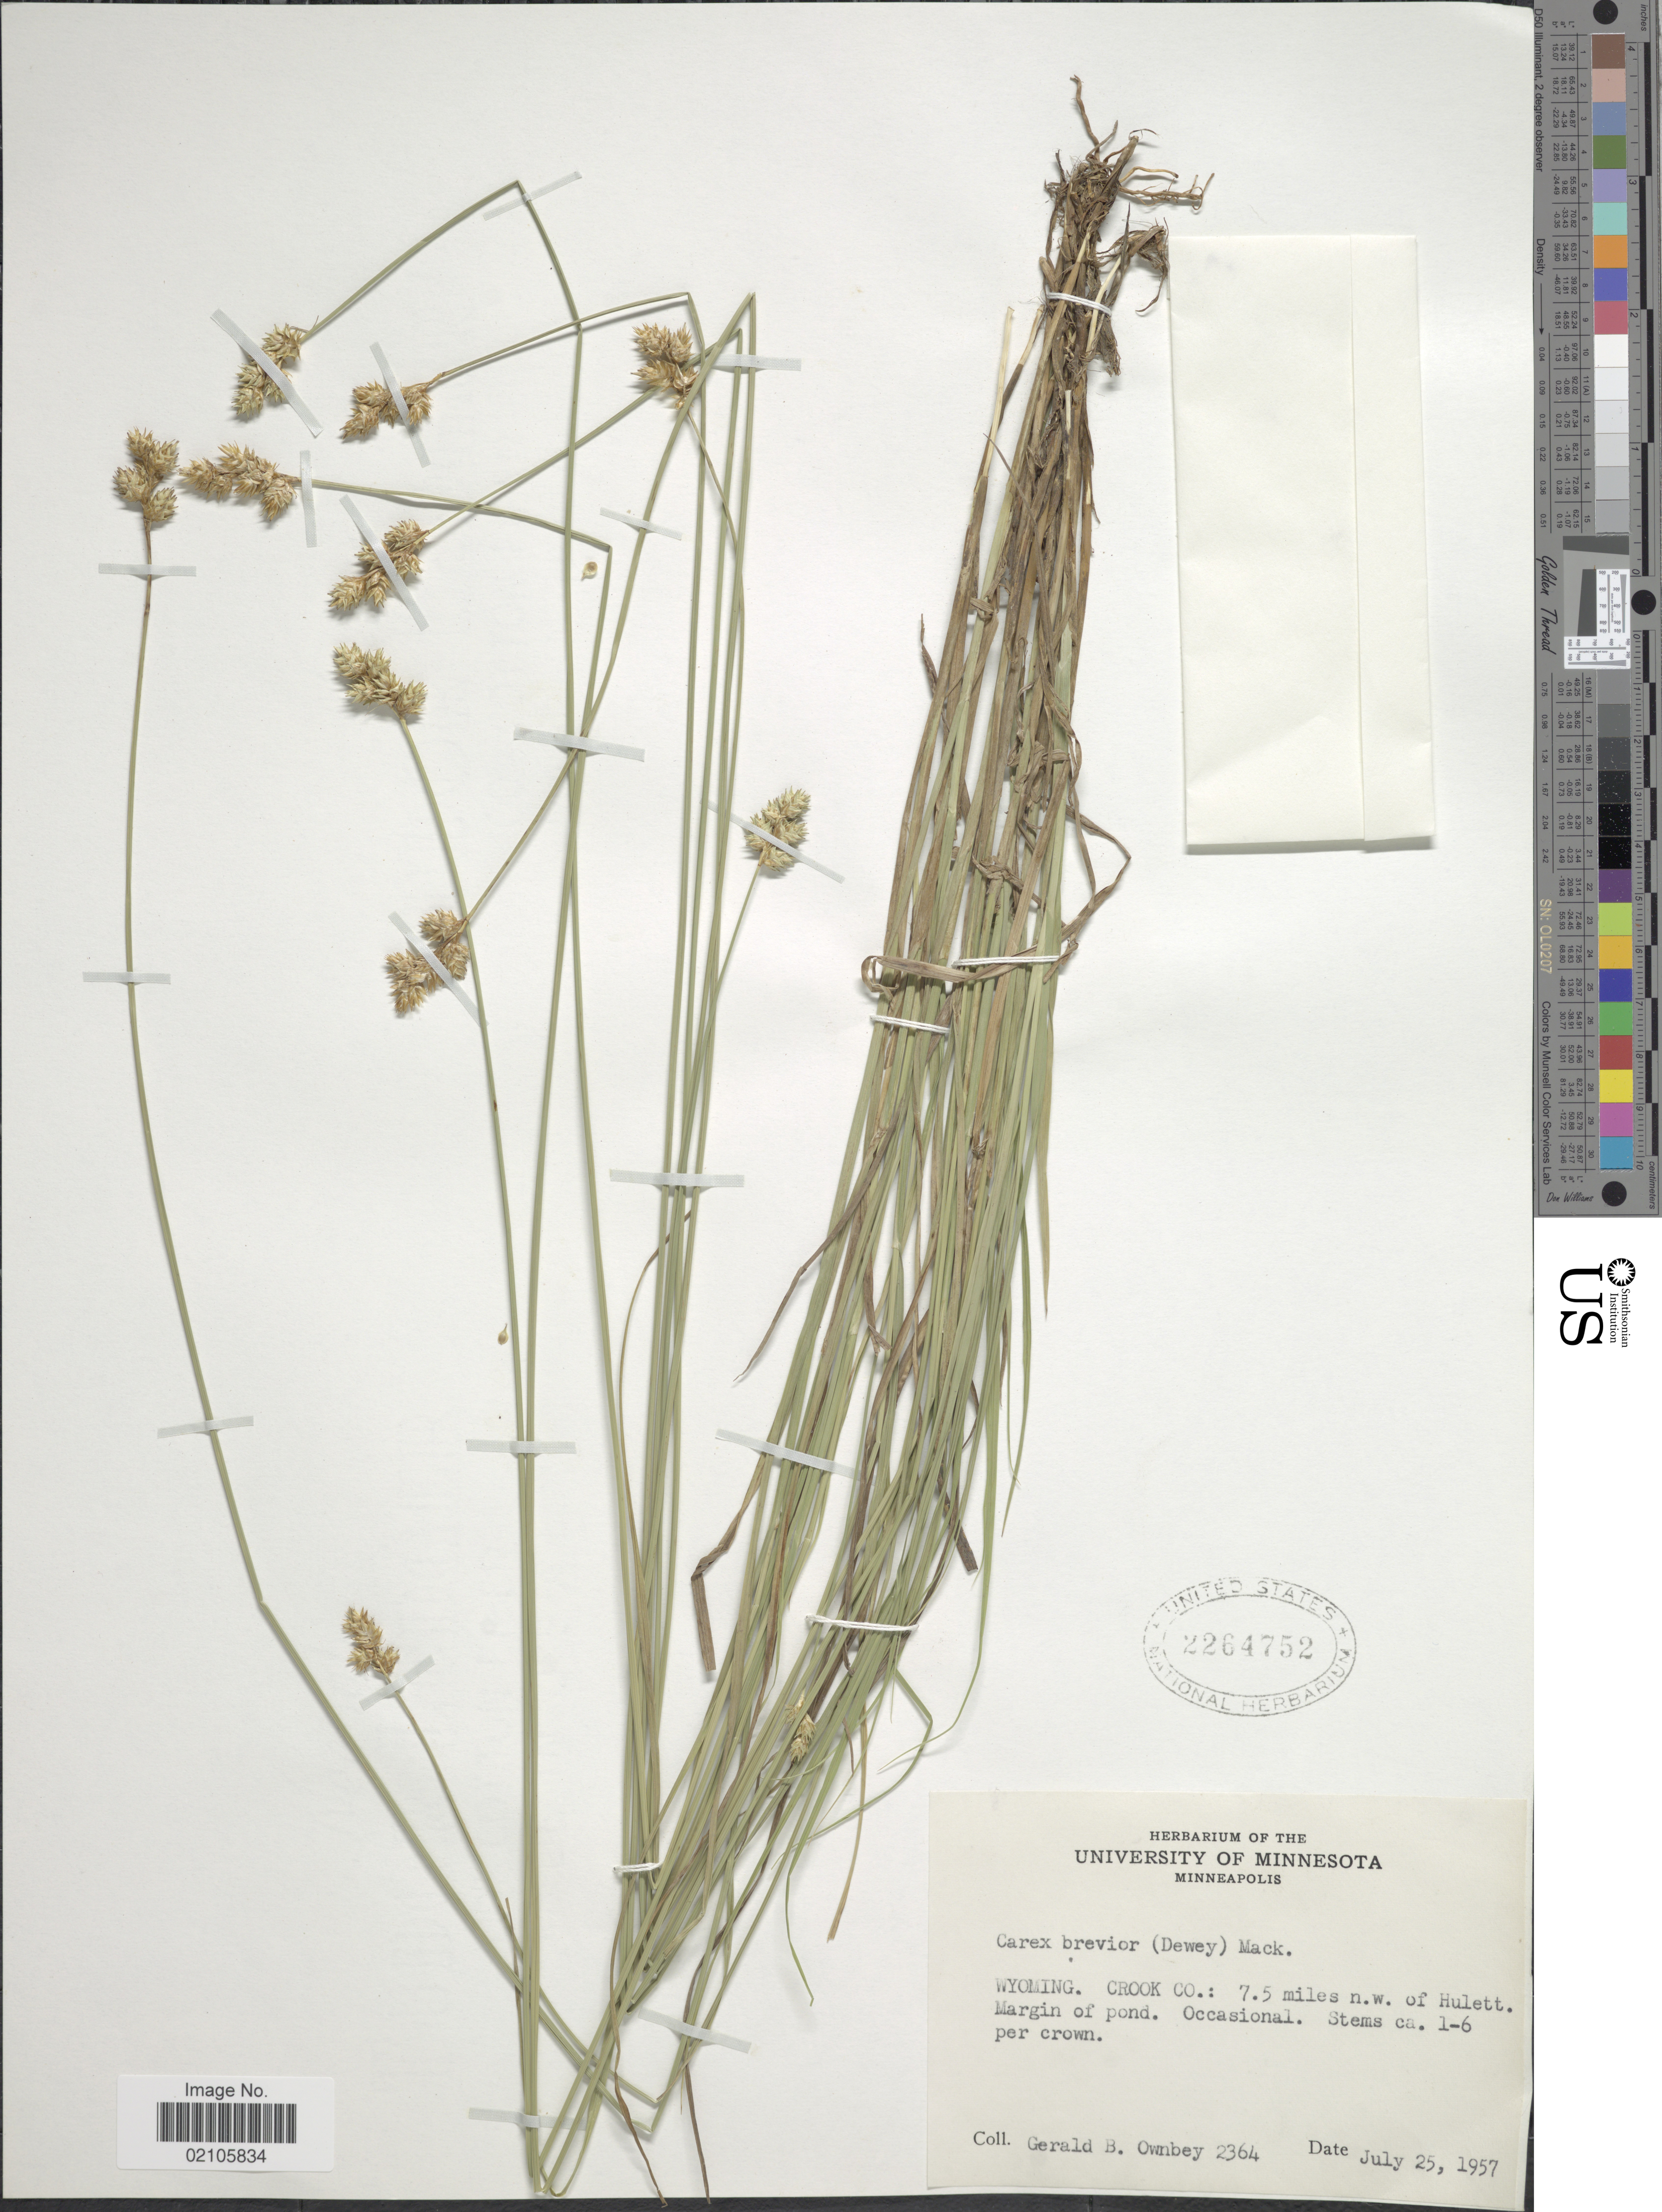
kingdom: Plantae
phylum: Tracheophyta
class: Liliopsida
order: Poales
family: Cyperaceae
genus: Carex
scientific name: Carex brevior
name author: (Dewey) Mack. ex Lunell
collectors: G. B. Ownbey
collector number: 2364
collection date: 1957-07-25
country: United States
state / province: Wyoming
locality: Crook Co.: 7.5 miles n.w. of Hulett. Margin of pond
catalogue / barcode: US 2264752